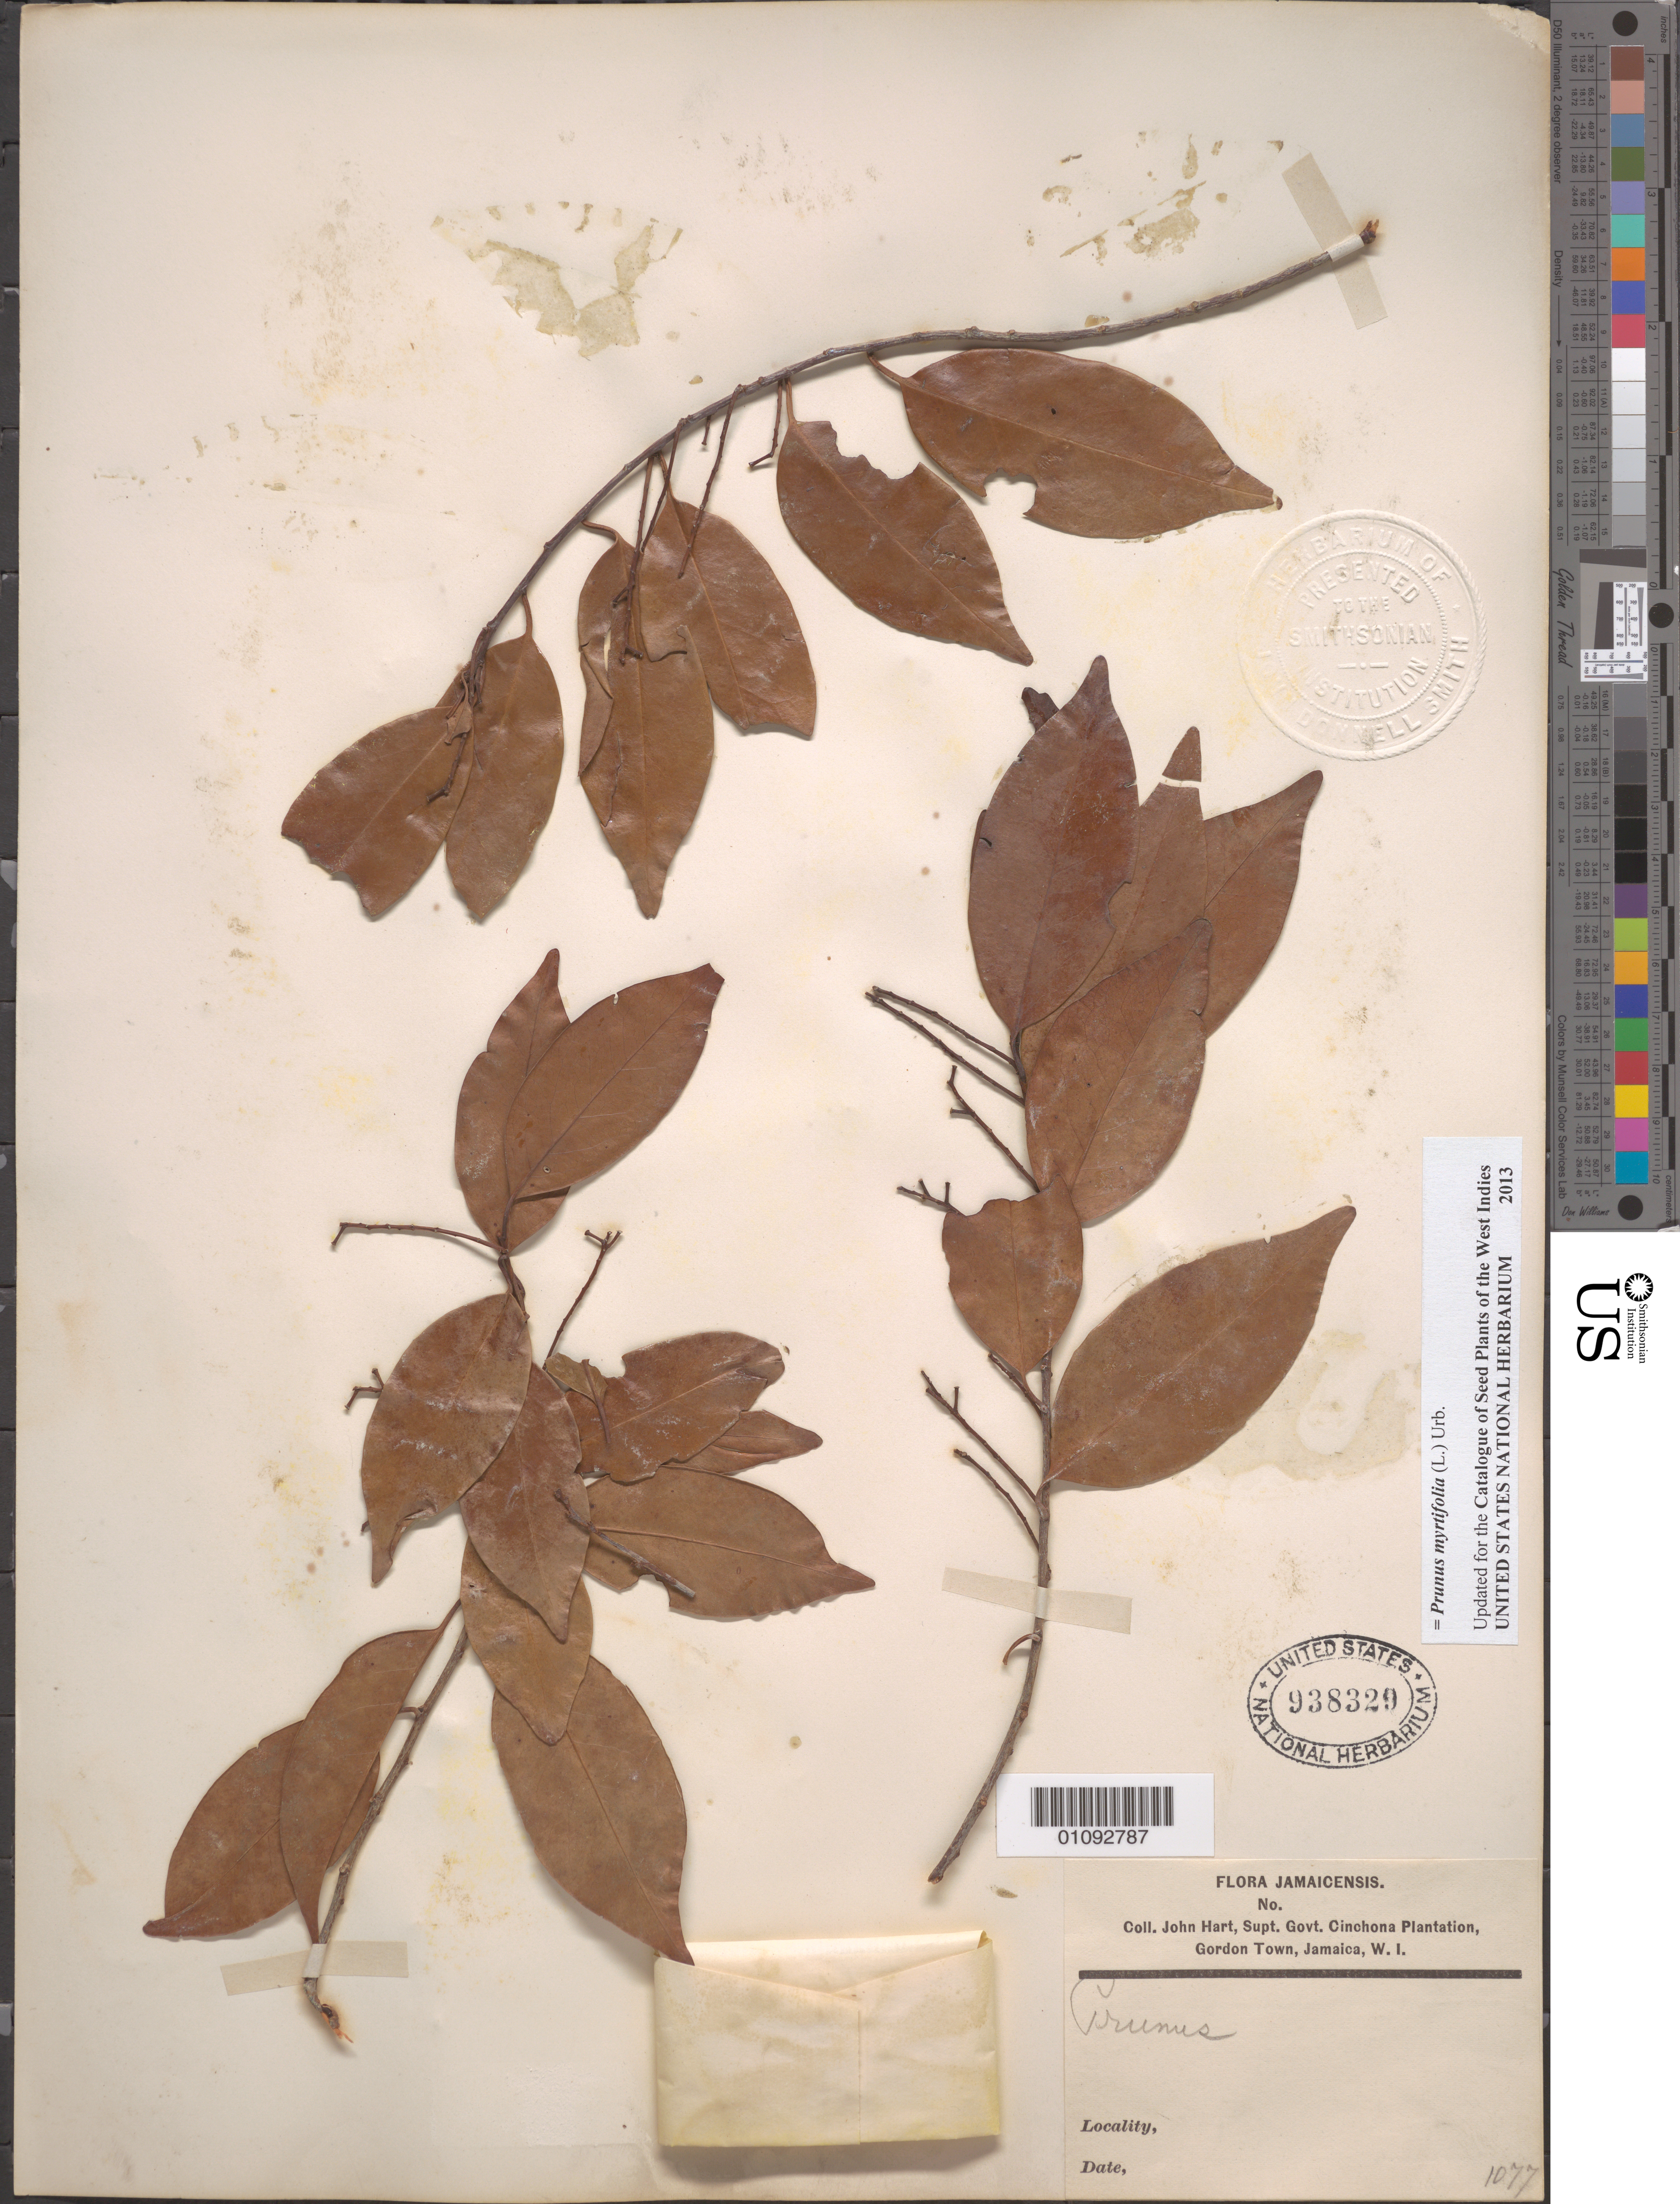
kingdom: Plantae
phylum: Tracheophyta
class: Magnoliopsida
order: Rosales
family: Rosaceae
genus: Prunus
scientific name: Prunus myrtifolia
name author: (L.) Urb.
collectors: J. Hart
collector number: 1077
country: Jamaica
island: Jamaica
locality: Cinchona Plantation, Gordon Town.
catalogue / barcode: US 938329